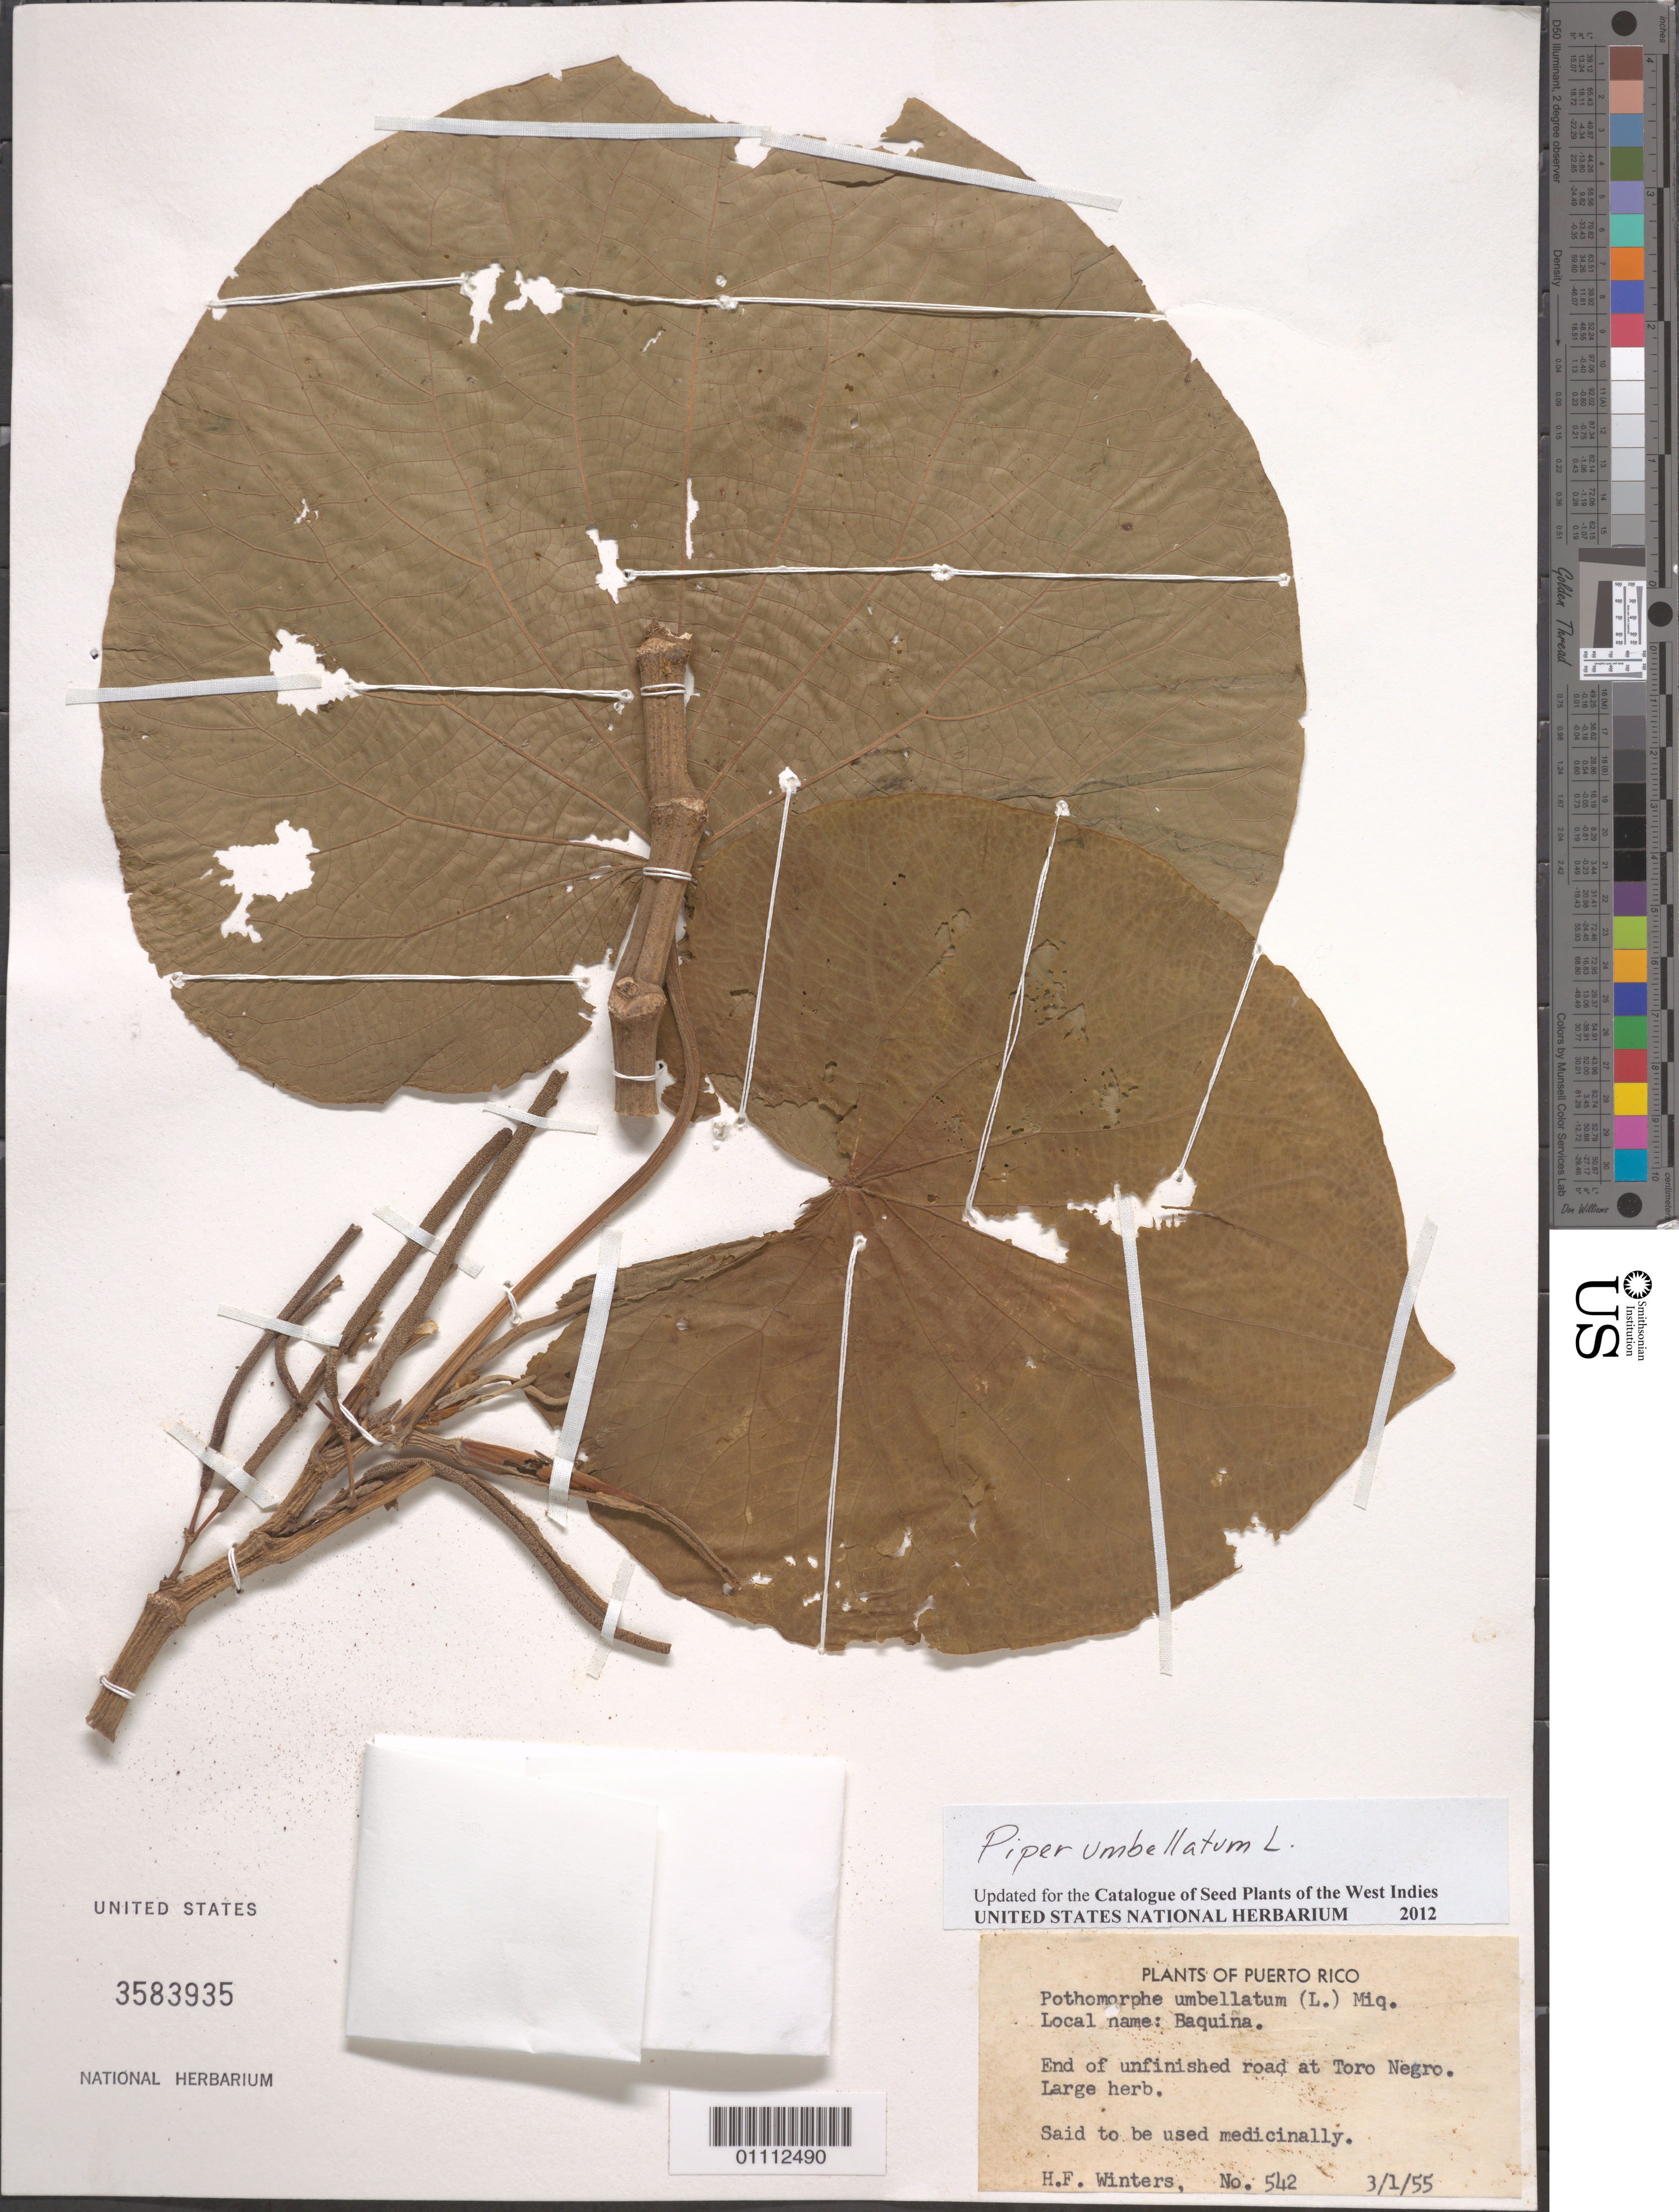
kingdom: Plantae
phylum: Tracheophyta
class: Magnoliopsida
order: Piperales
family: Piperaceae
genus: Piper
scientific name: Piper umbellatum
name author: L.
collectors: H. Winters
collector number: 542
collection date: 1955-03-01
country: Puerto Rico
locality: Toro Negro, end of unfinished road.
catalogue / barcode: US 3583935